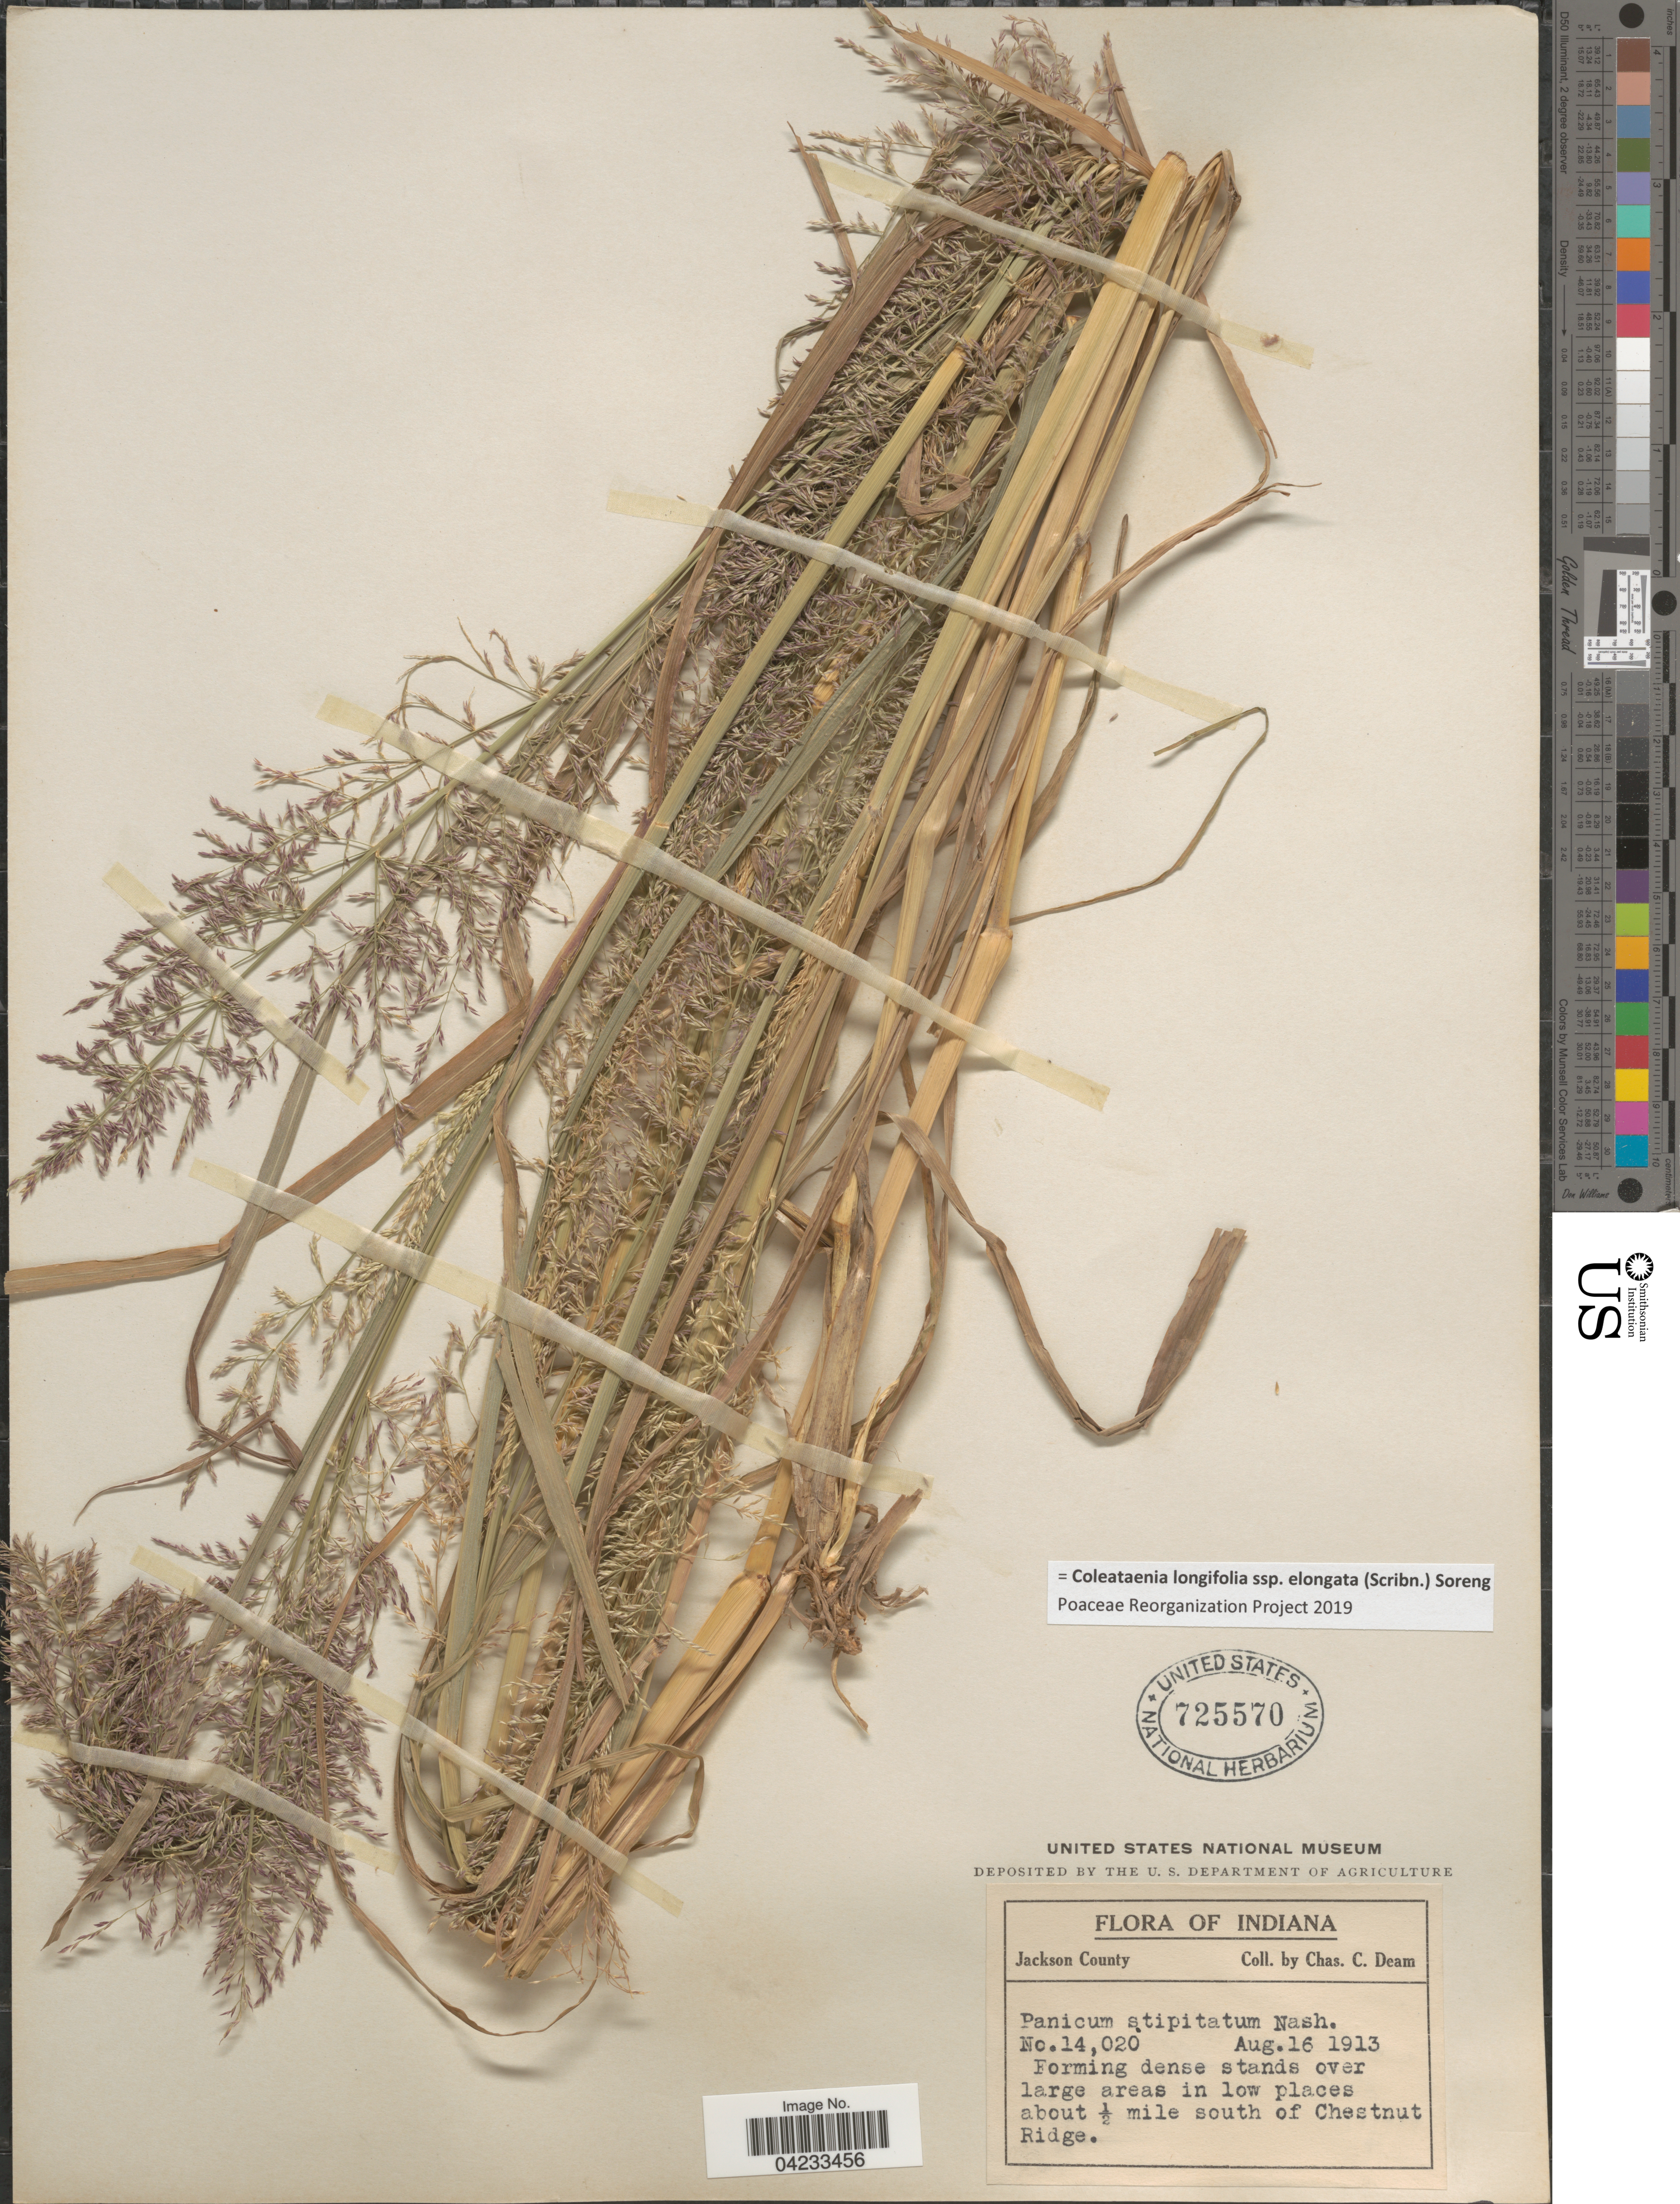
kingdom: Plantae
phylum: Tracheophyta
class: Liliopsida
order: Poales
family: Poaceae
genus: Coleataenia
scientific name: Coleataenia longifolia subsp. elongata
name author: (Scribn.) Soreng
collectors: C. C. Deam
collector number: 14020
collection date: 1913-08-16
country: United States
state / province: Indiana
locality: Jackson County. Forming dense stands over large areas in low places about 1/2 mile south of Chestnut Ridge.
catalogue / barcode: US 725570